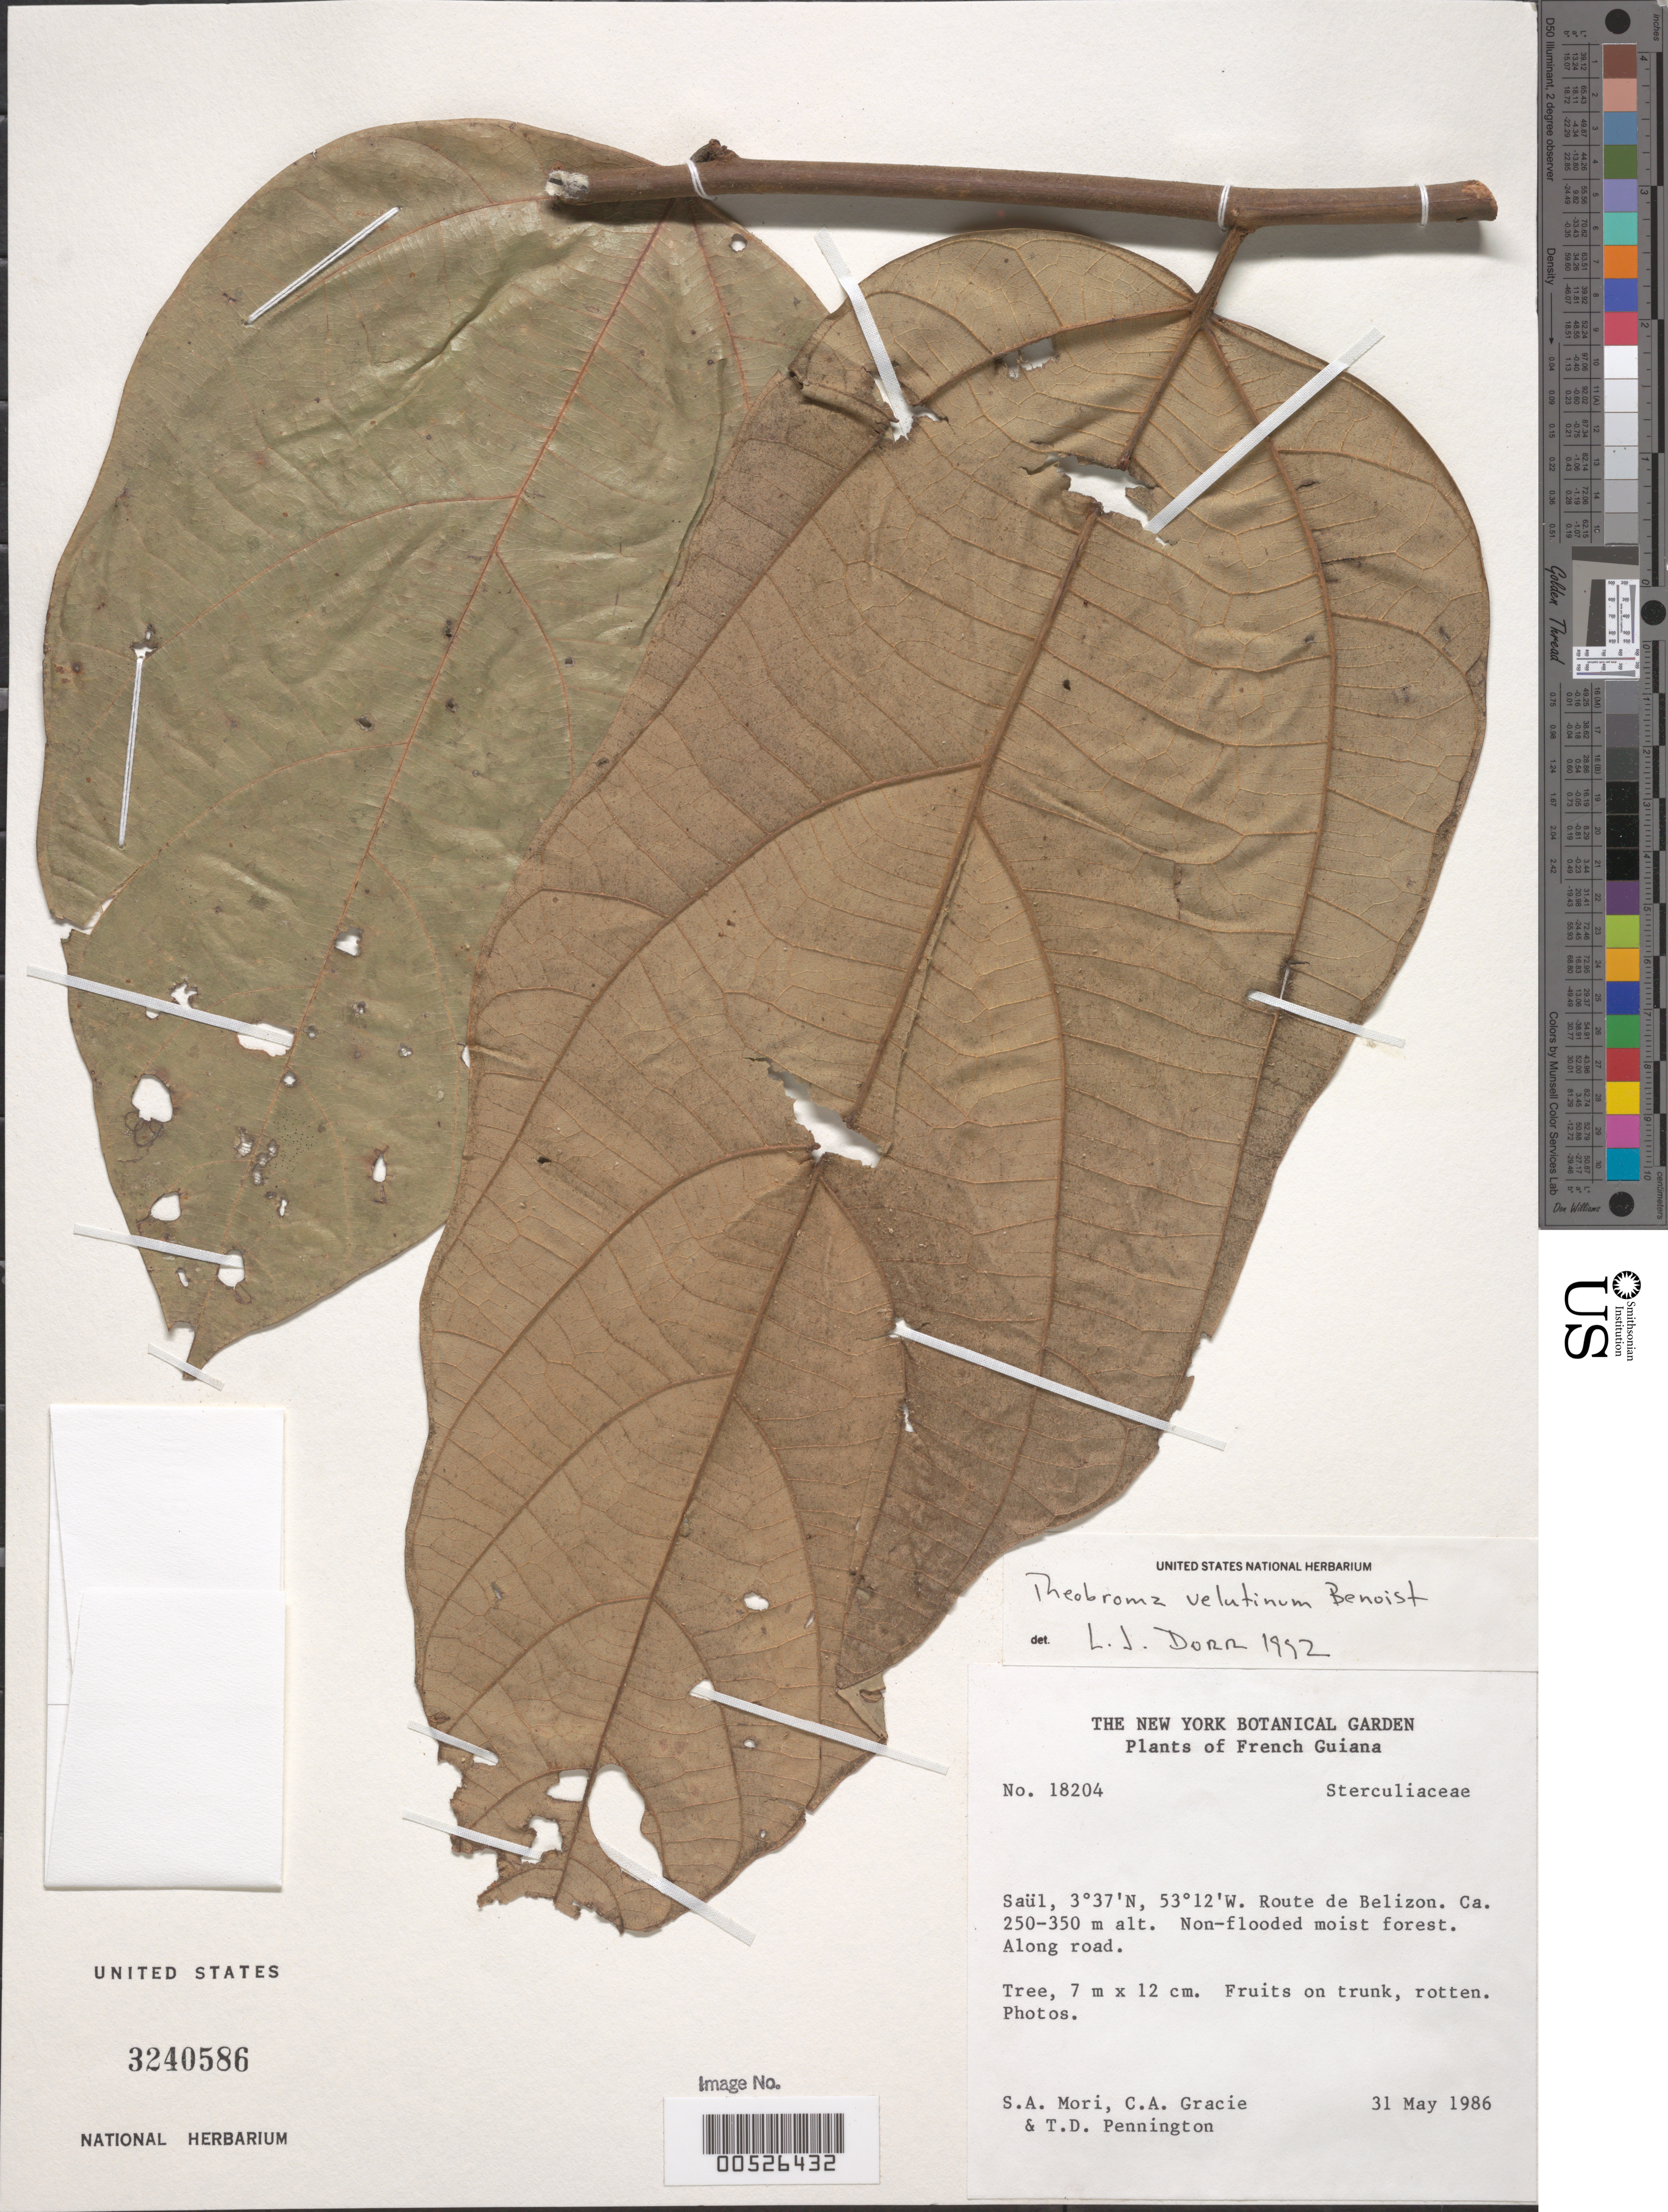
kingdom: Plantae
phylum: Tracheophyta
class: Magnoliopsida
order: Malvales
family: Malvaceae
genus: Theobroma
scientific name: Theobroma velutinum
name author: Benoist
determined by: Dorr, L. J., (BOT), Smithsonian Institution - National Museum of Natural History (UNITED STATES)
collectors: S. Mori, C. A. Gracie & T. D. Pennington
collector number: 18204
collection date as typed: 31 May 1986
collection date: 1986-05-31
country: French Guiana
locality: Saul, Route de Belizon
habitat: Non-flooded moist forest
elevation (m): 250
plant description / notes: CAY, NY, US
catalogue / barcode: US 3240586